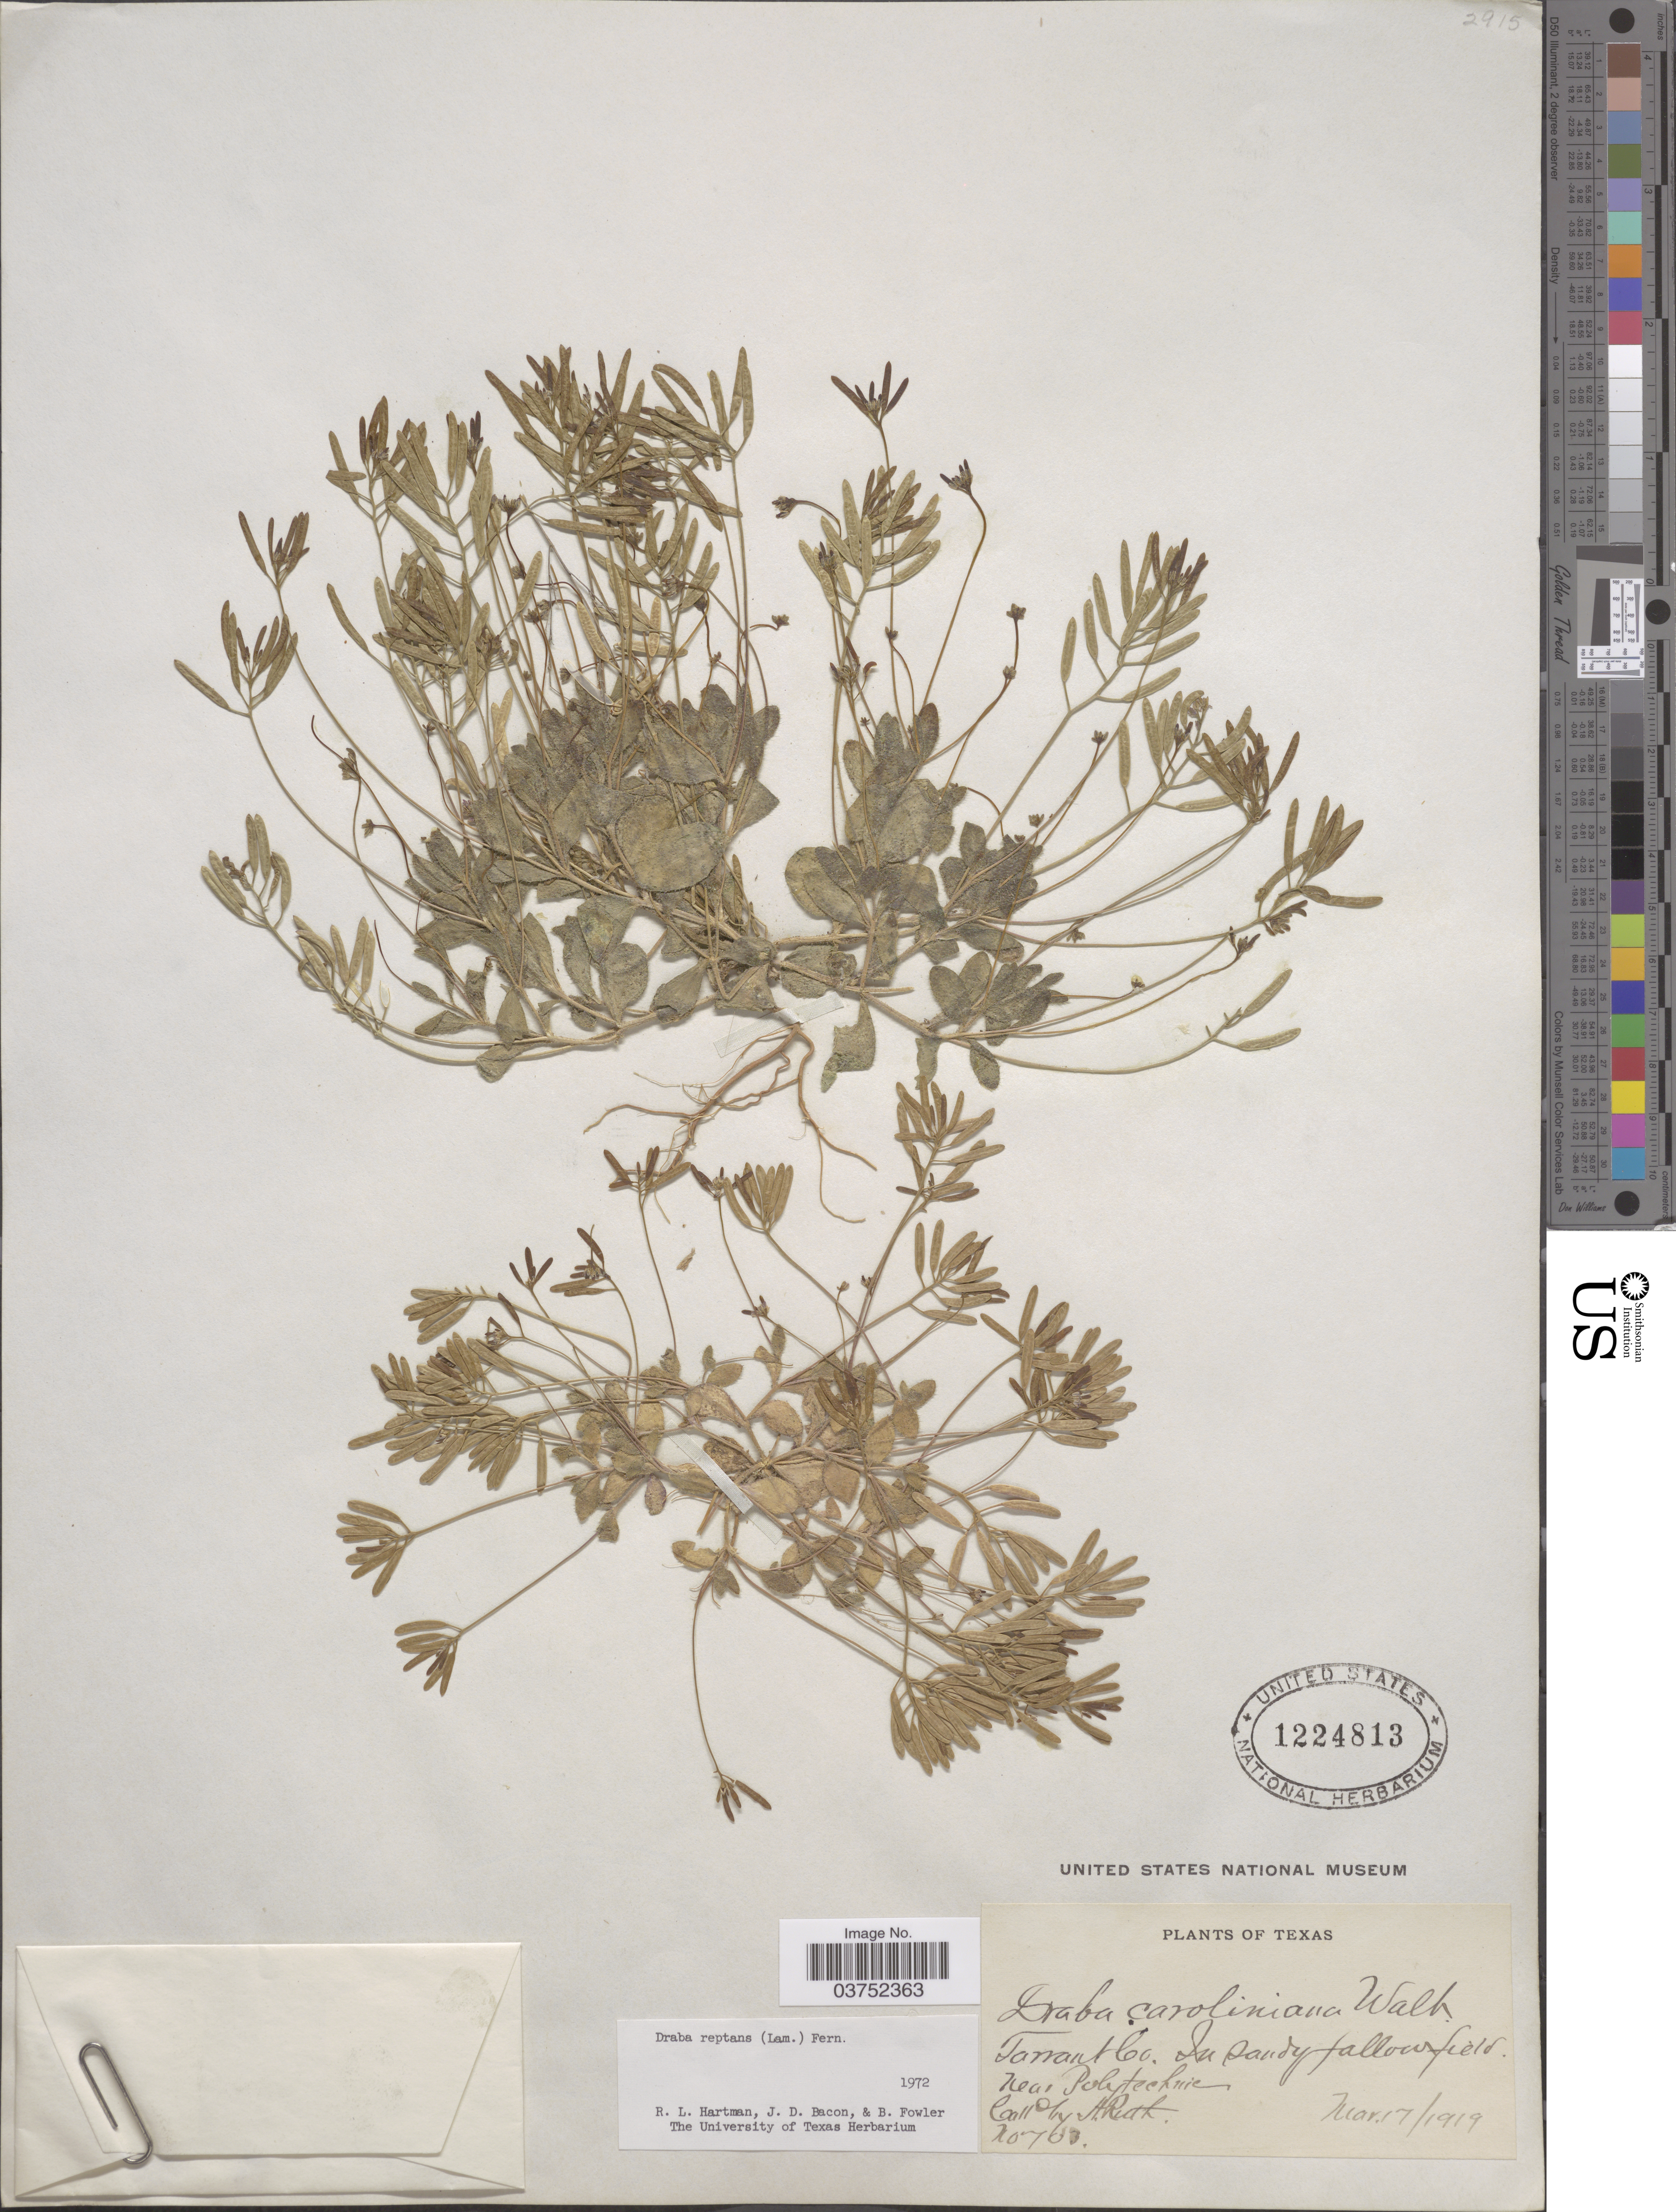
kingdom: Plantae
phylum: Tracheophyta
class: Magnoliopsida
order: Brassicales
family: Brassicaceae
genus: Draba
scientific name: Draba reptans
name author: (Lam.) Fernald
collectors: A. Ruth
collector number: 763*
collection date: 1919-03-17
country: United States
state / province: Texas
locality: Tarrant Co. Near Polytechnic.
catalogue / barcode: US 1224813